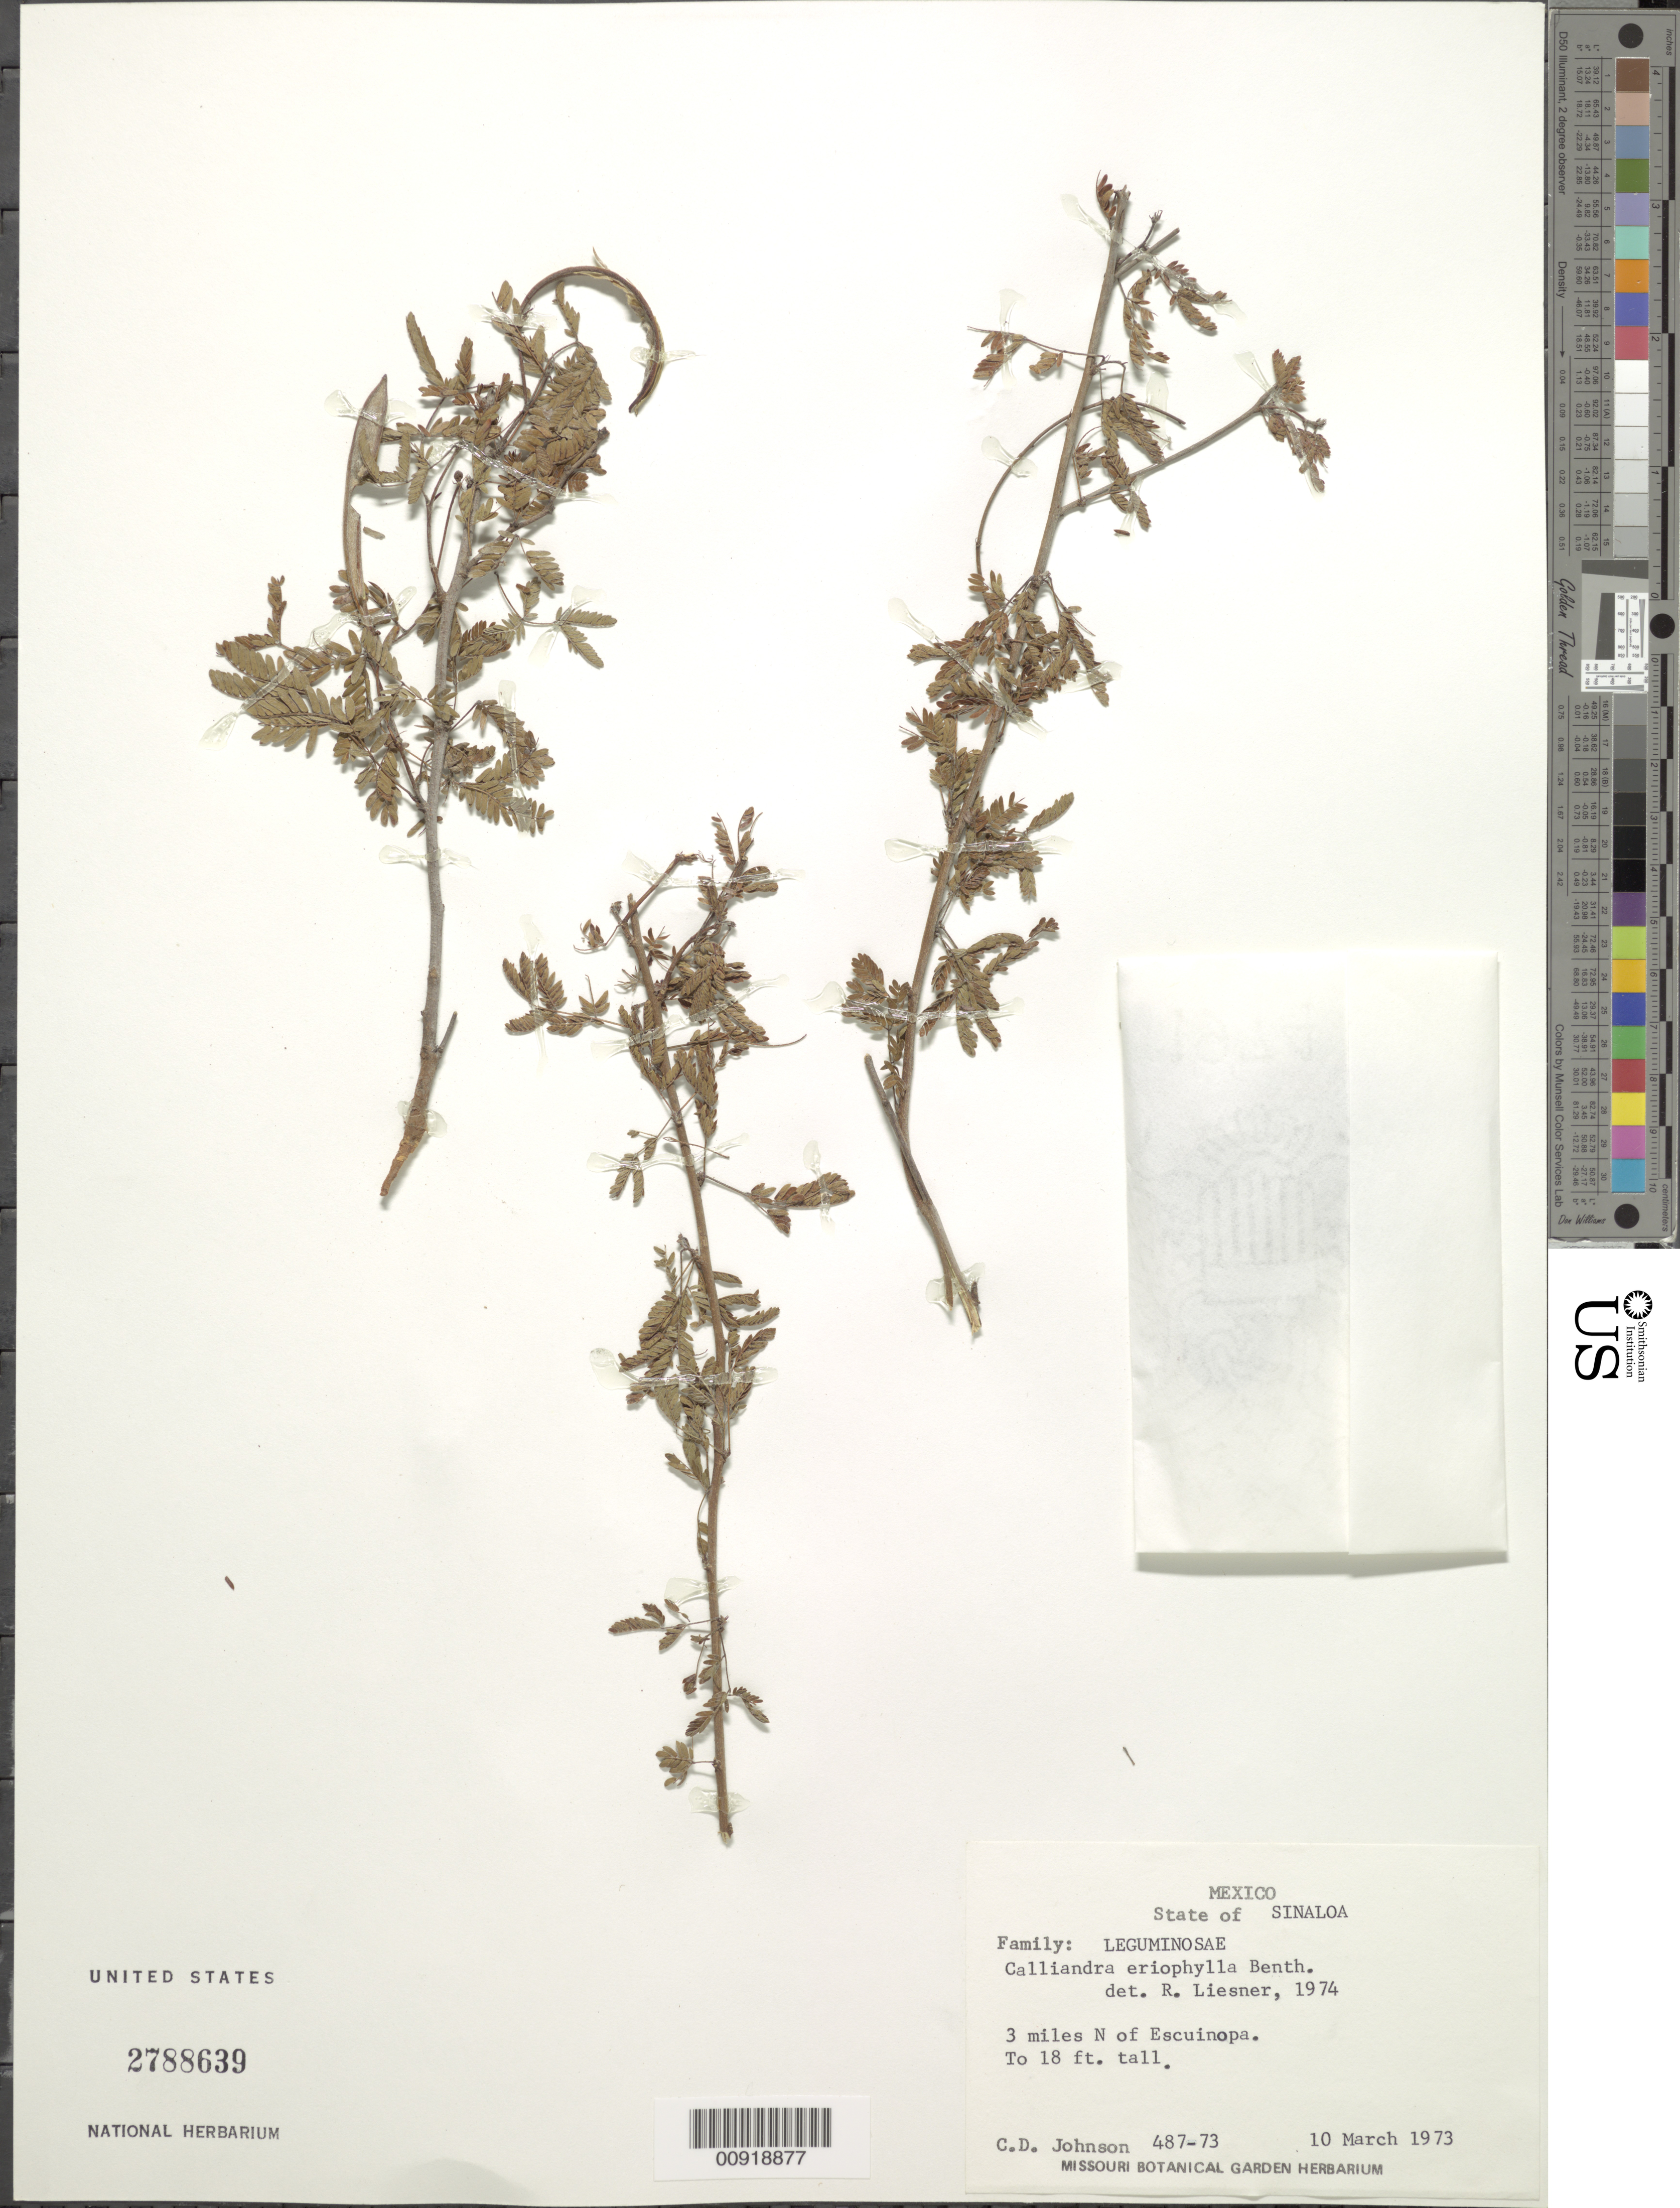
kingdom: Plantae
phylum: Tracheophyta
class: Magnoliopsida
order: Fabales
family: Fabaceae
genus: Calliandra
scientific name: Calliandra eriophylla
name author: Benth.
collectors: C. D. Johnson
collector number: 487-73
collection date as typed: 10 Mar 1973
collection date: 1973-03-10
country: Mexico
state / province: Sinaloa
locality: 3 miles N of Escuinopa.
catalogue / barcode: US 2788639